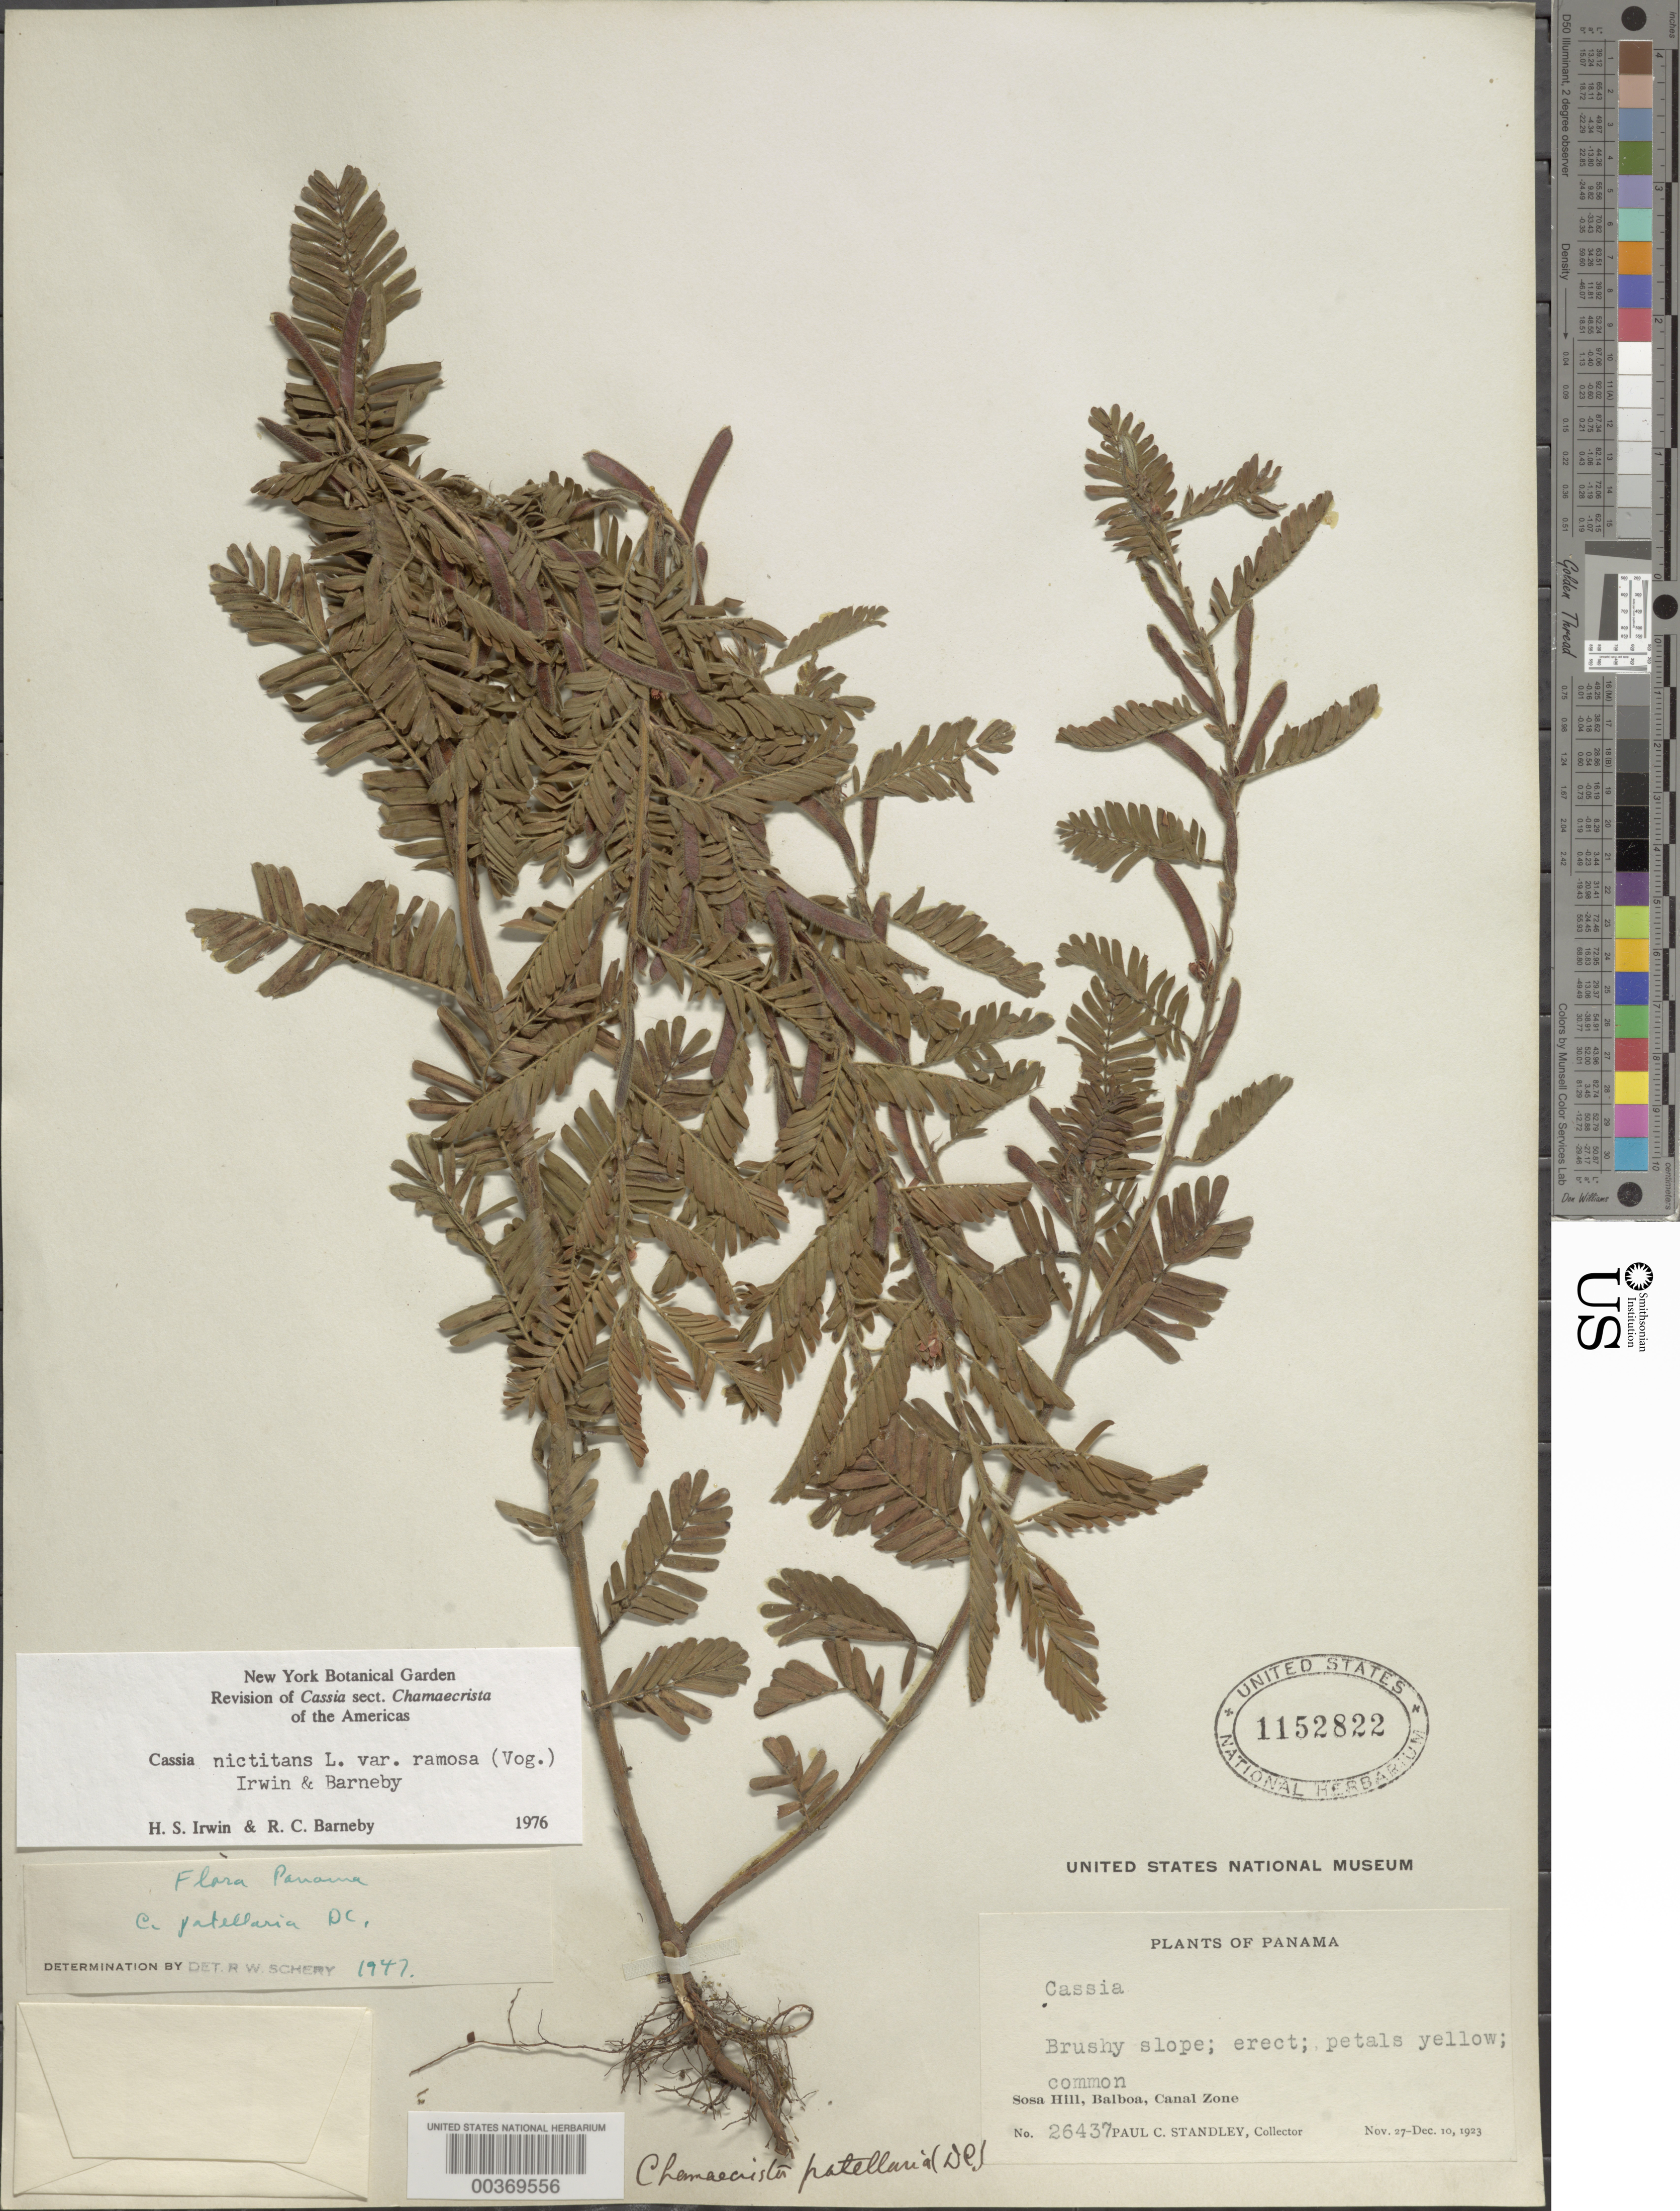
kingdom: Plantae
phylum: Tracheophyta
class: Magnoliopsida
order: Fabales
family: Fabaceae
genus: Chamaecrista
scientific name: Chamaecrista nictitans var. ramosa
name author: (Vogel) H.S. Irwin & Barneby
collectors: P. C. Standley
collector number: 26437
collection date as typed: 27 Nov 1923 to 10 Dec 1923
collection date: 1923-11-27/1923-12-10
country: Panama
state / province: Panamá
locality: Sosa Hill, Balboa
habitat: Brushy slope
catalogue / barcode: US 1152822